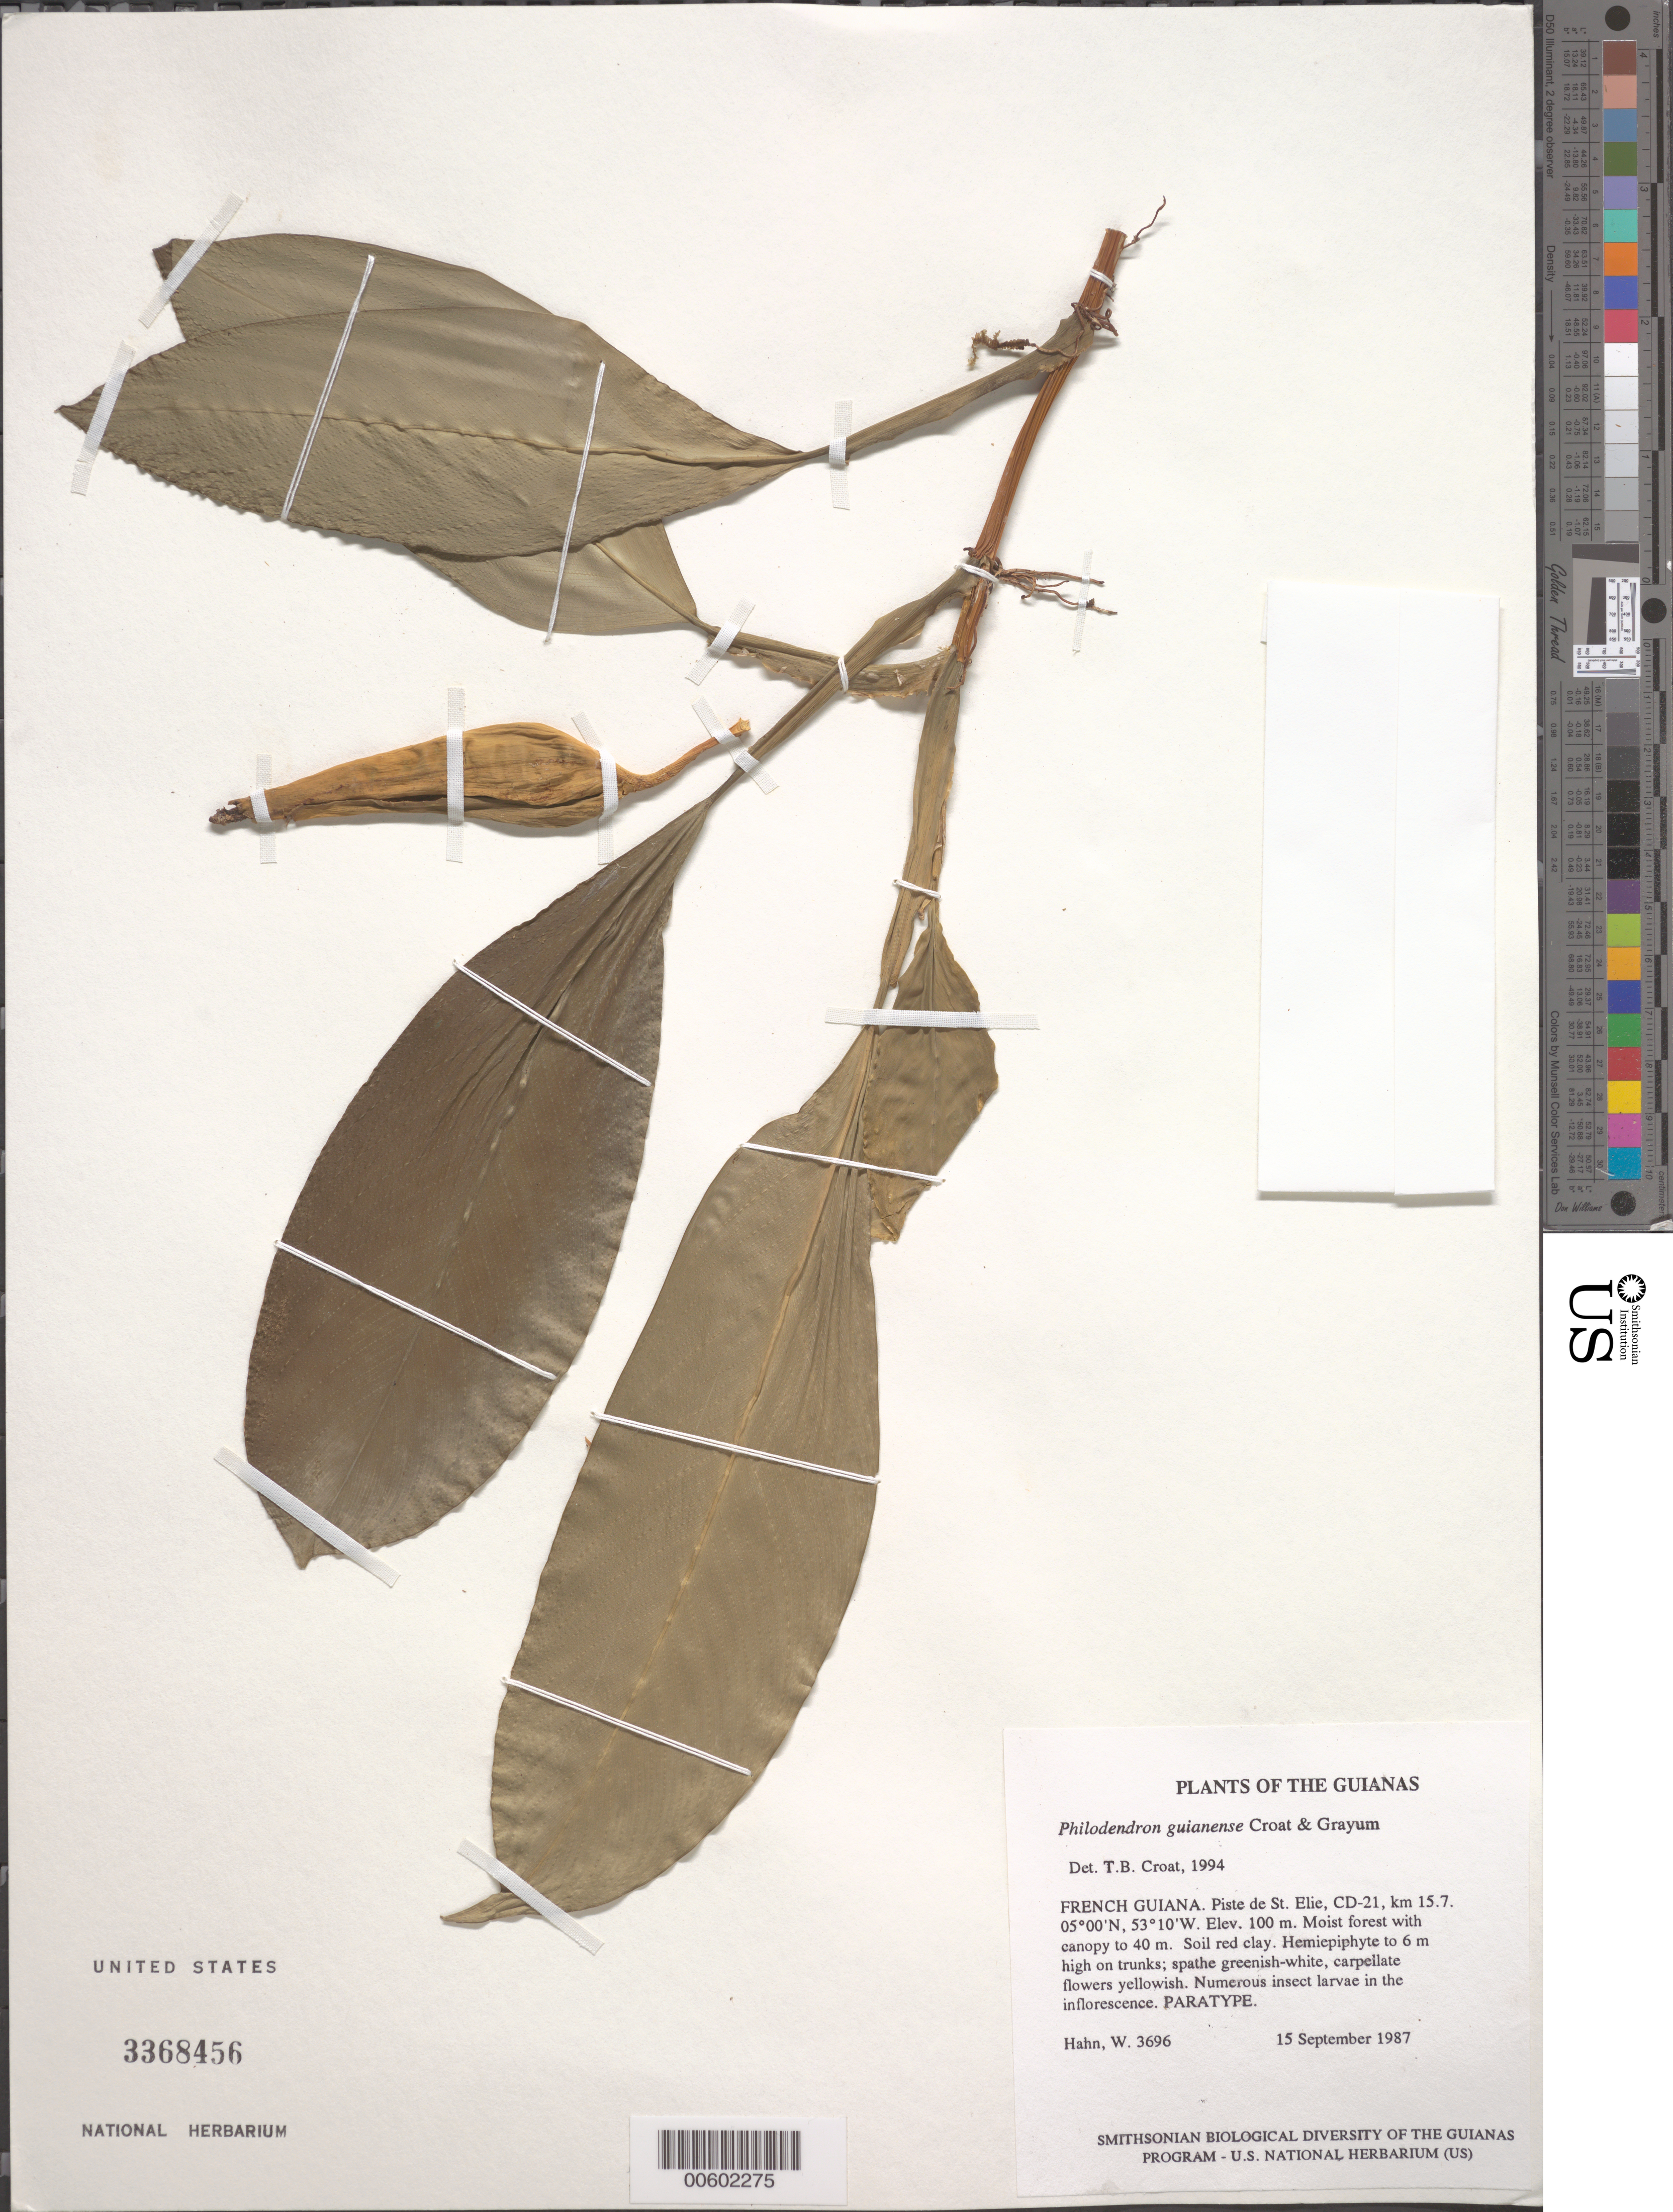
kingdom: Plantae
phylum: Tracheophyta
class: Liliopsida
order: Alismatales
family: Araceae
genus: Philodendron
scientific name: Philodendron guianense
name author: Croat & Grayum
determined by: Croat, Thomas B., Missouri Botanical Garden (MO)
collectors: W. Hahn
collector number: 3696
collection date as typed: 15 September 1987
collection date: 1987-09-15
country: French Guiana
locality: Piste de St. Elie, CD-21, km 15.7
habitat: Moist forest with canopy to 40 m. Soil red clay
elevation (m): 100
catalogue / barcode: US 3368456